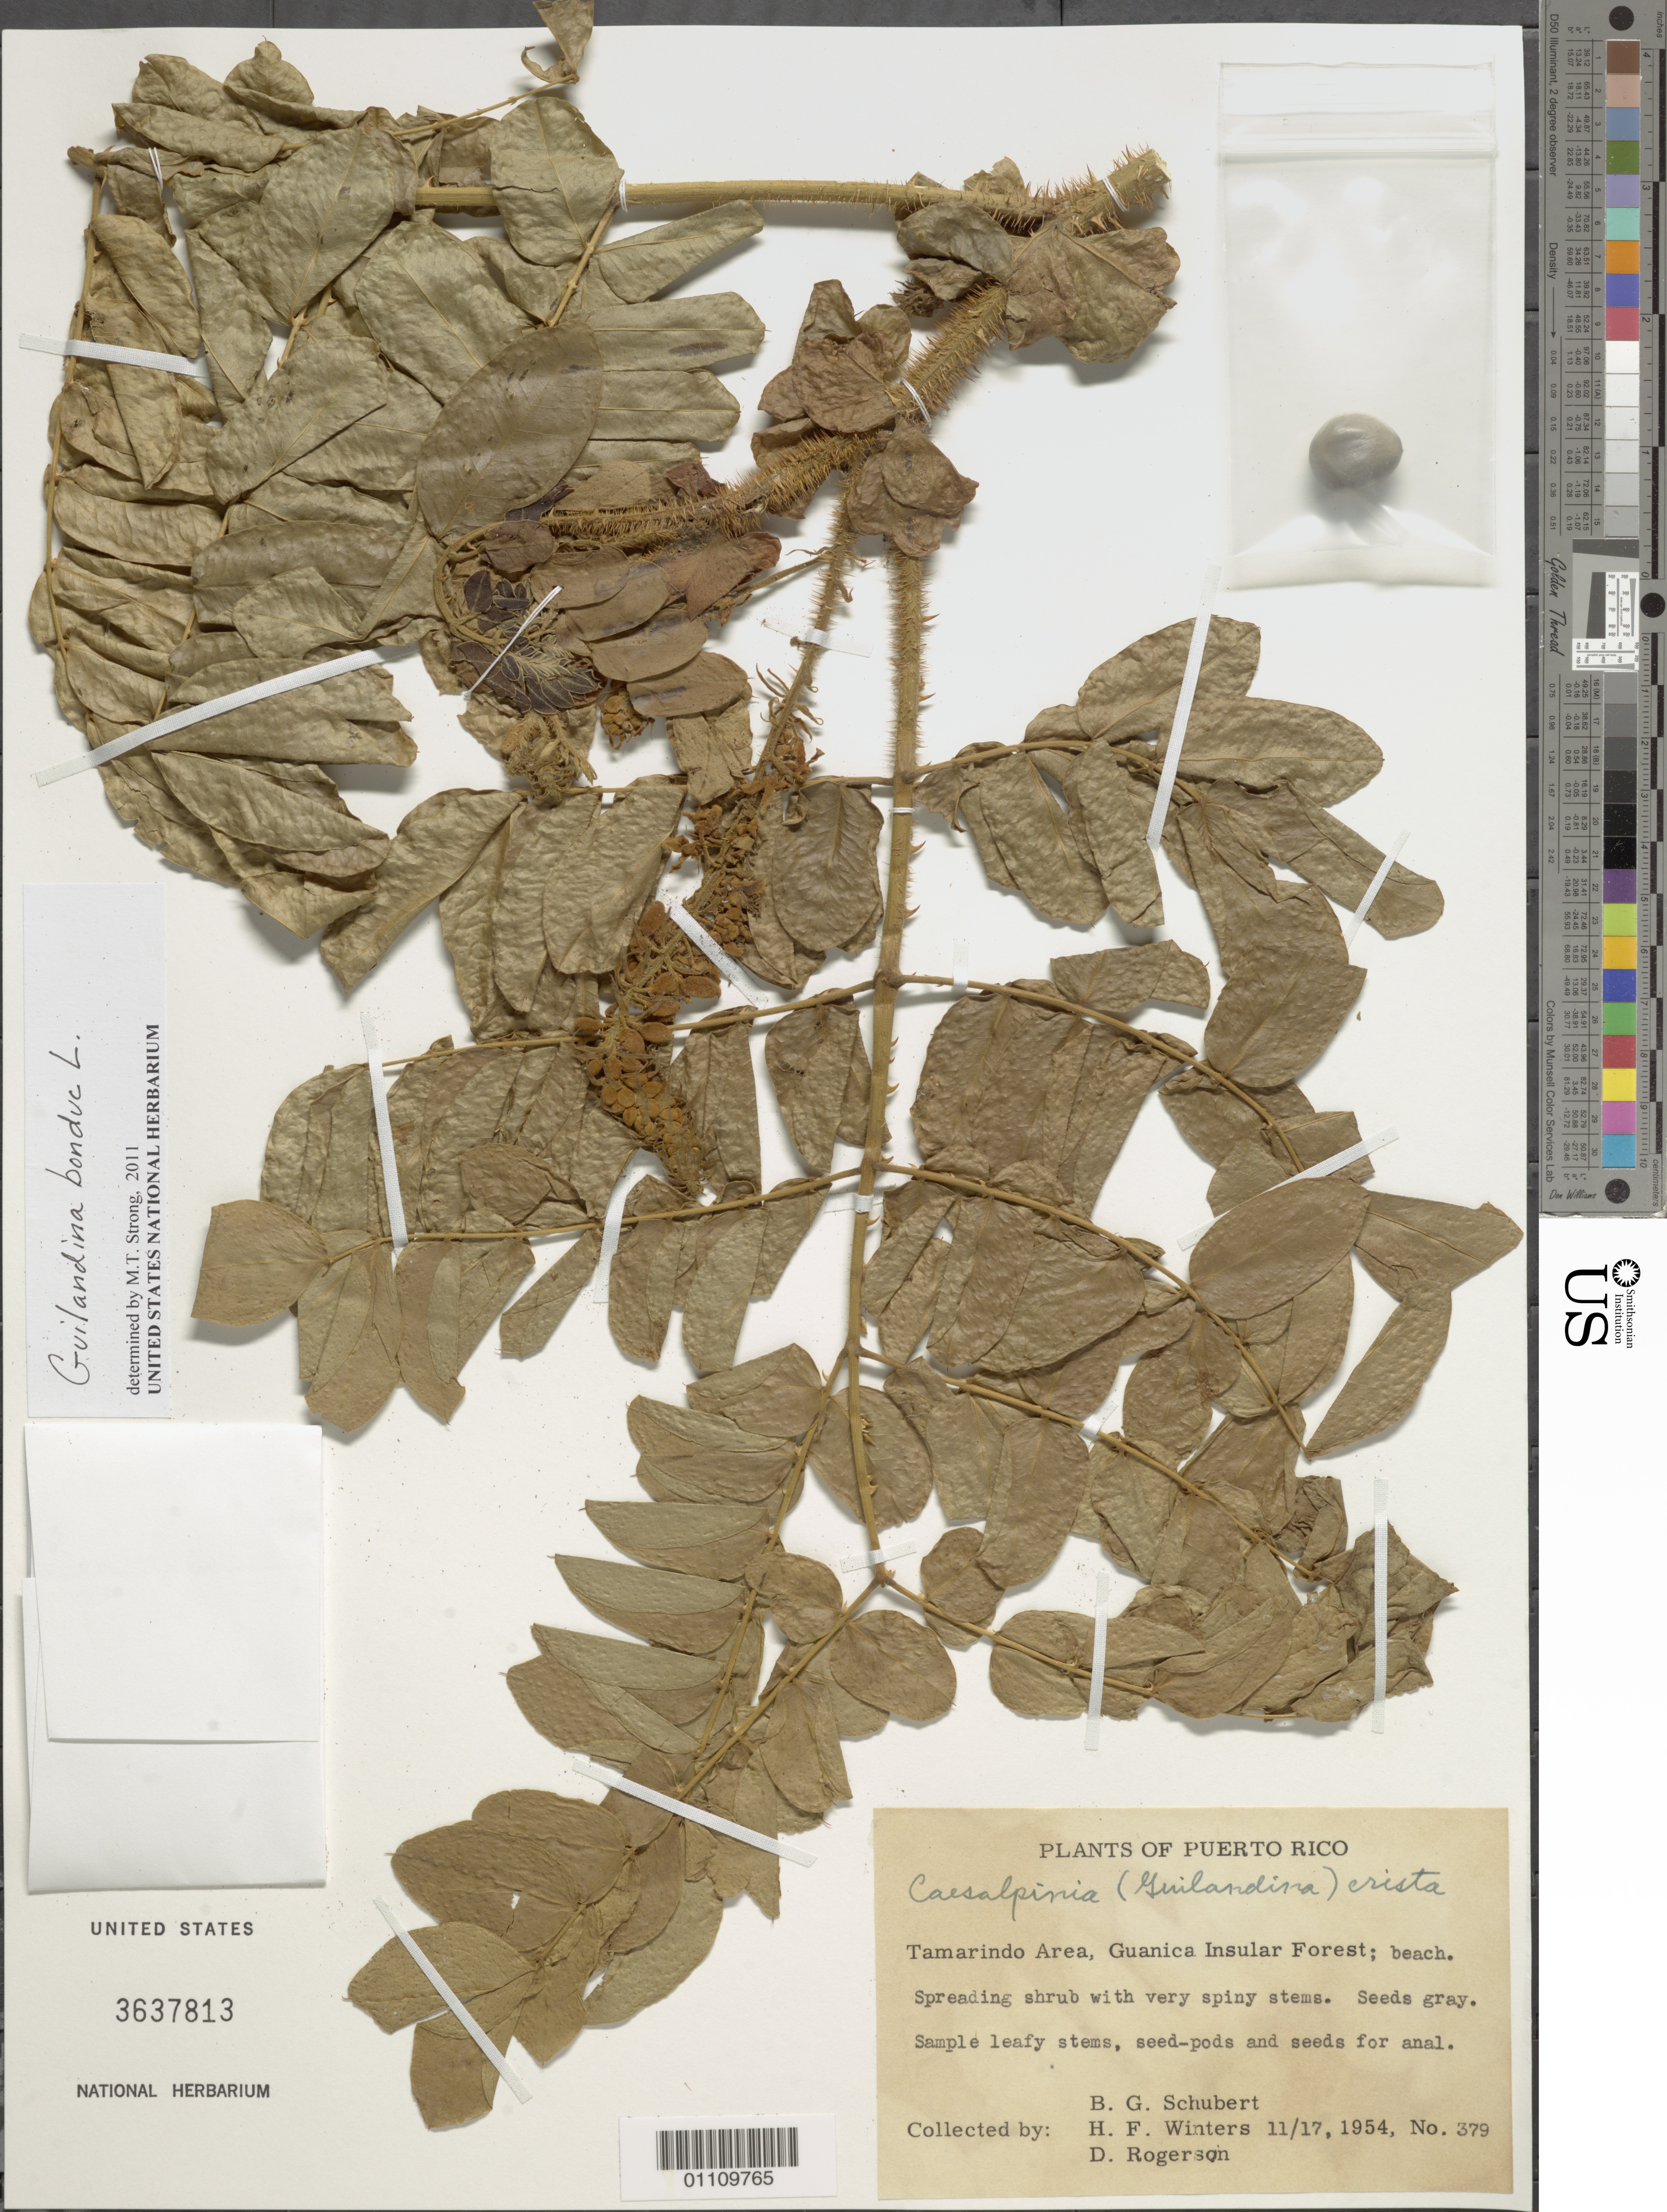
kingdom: Plantae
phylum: Tracheophyta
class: Magnoliopsida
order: Fabales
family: Fabaceae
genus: Guilandina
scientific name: Guilandina bonduc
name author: L.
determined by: Strong, M. T., (US), Smithsonian Institution - National Museum of Natural History (UNITED STATES)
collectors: B. Schubert, H. Winters & D. Rogerson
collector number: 379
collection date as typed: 17 Nov 1954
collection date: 1954-11-17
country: Puerto Rico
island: Puerto Rico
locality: Tamarindo Area, Guanica insular Forest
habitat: Beach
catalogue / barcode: US 3637813